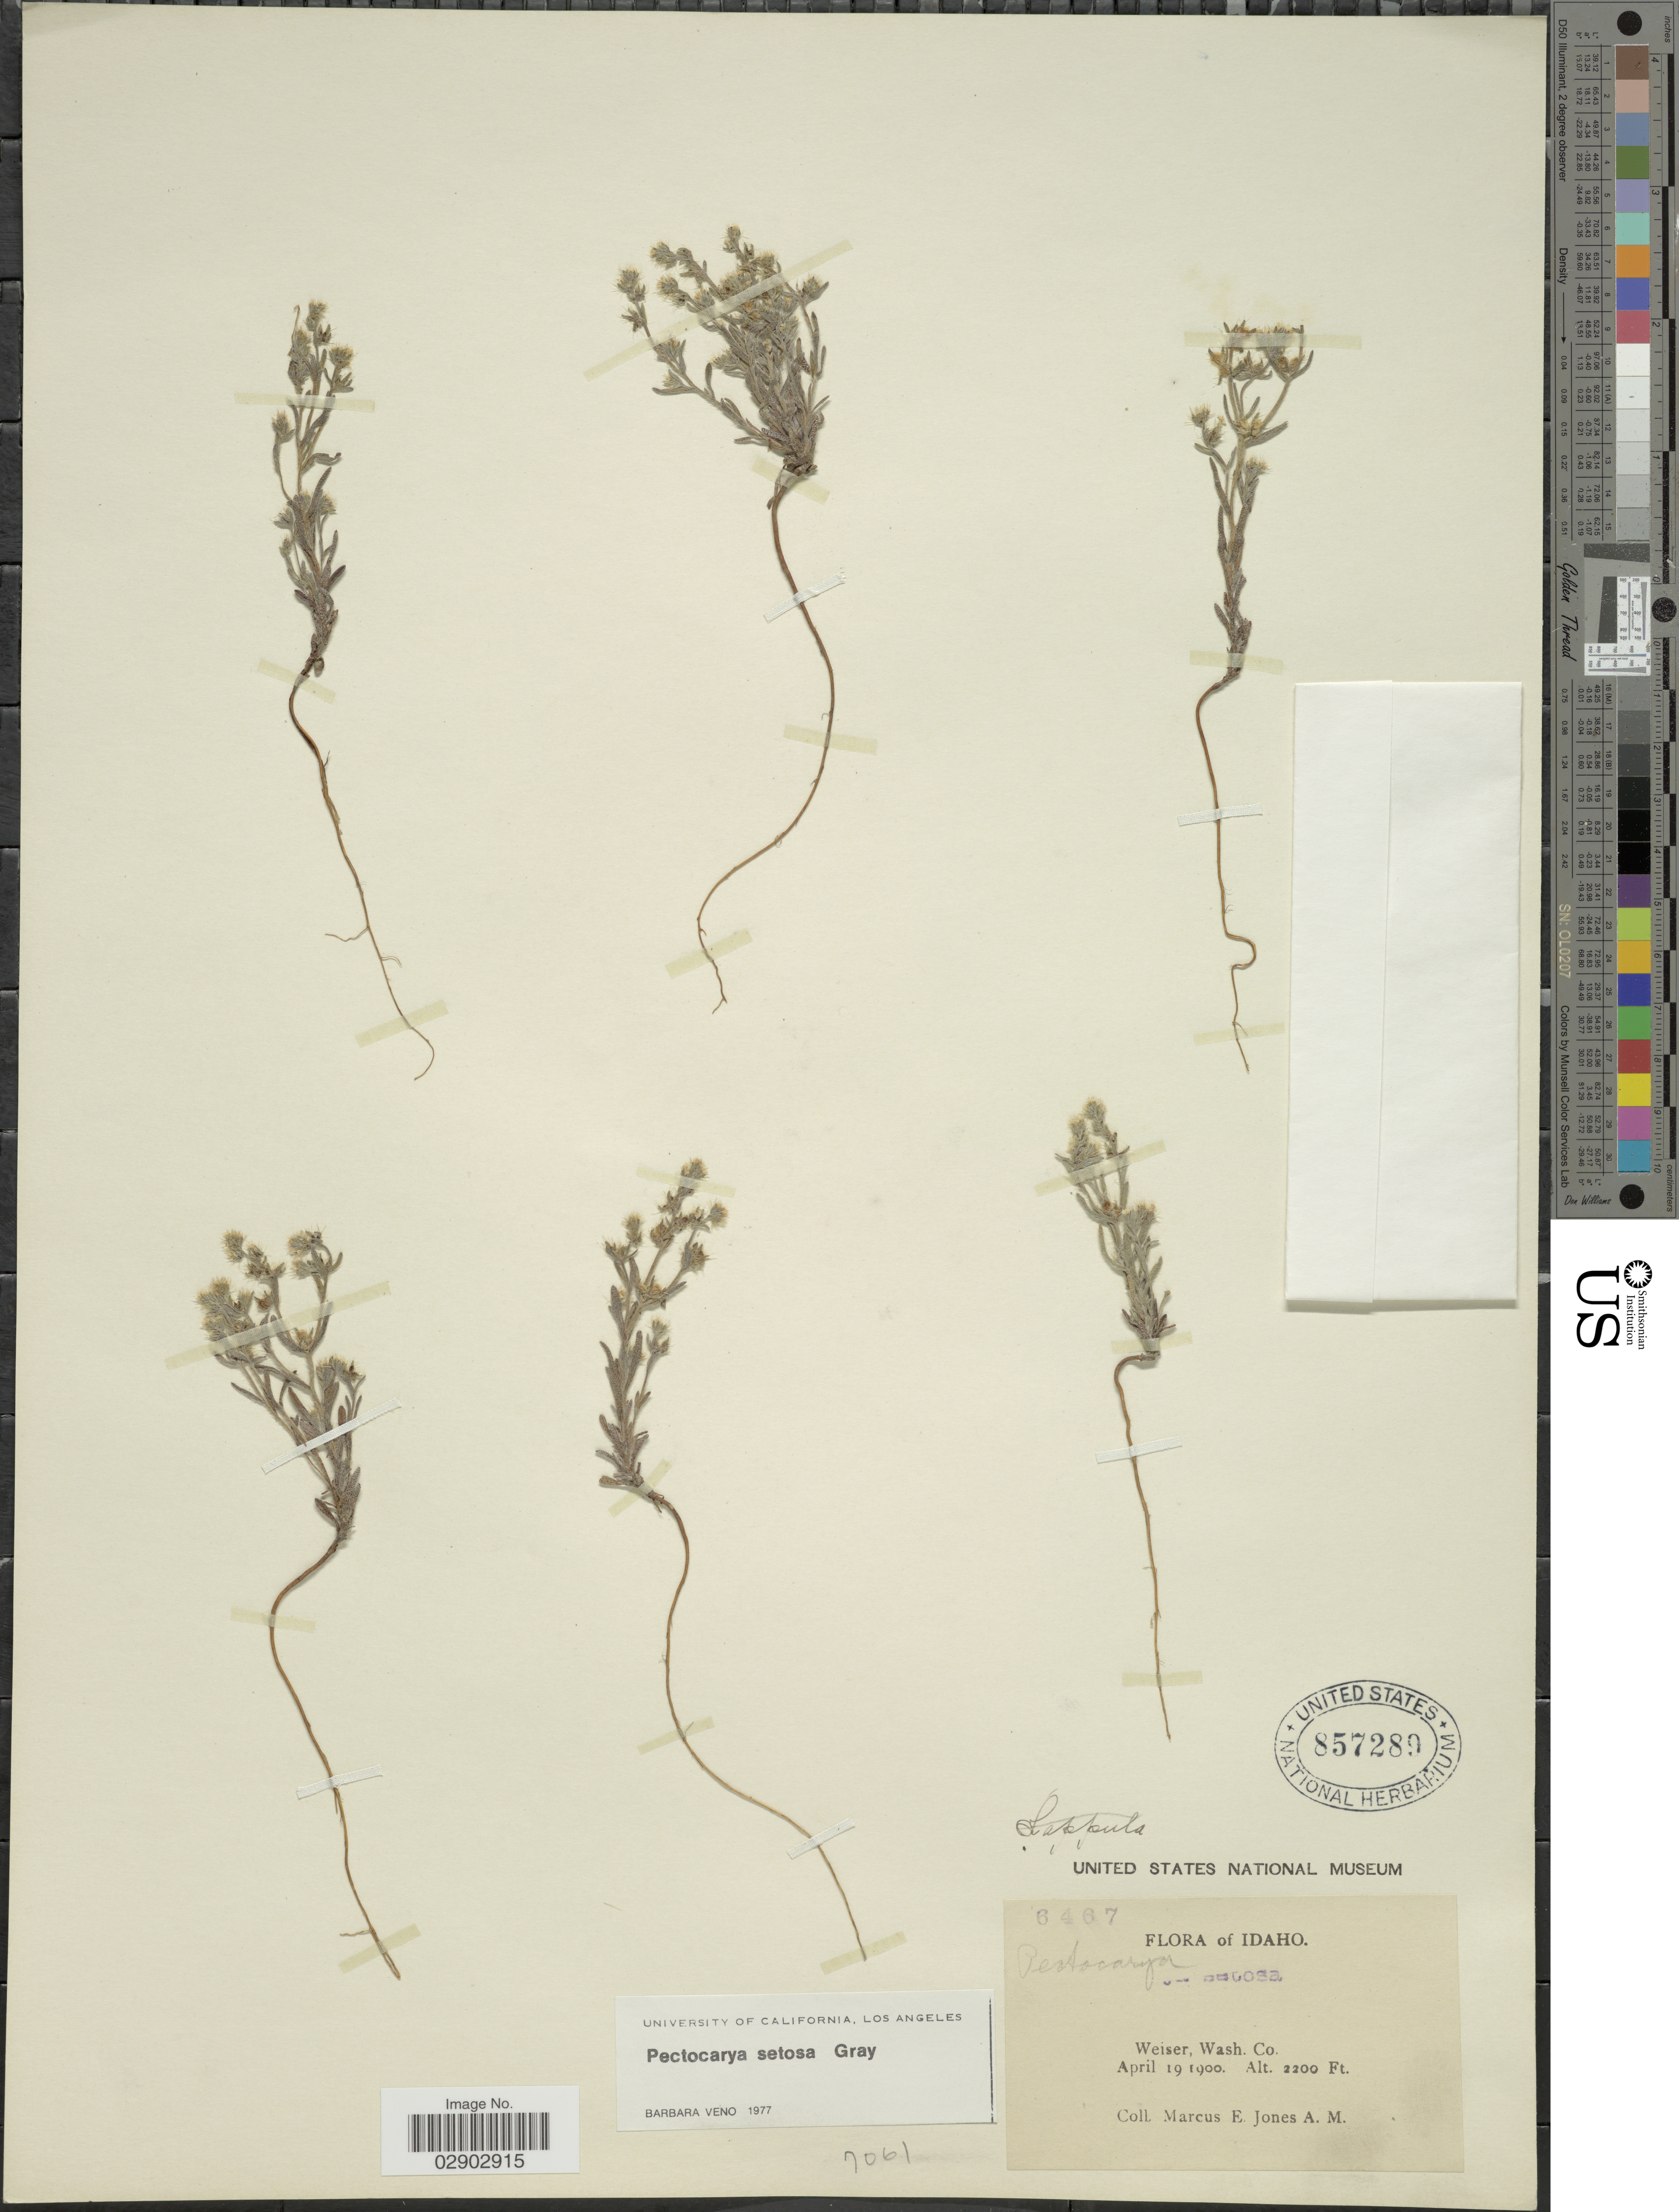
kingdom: Plantae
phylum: Tracheophyta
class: Magnoliopsida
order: Boraginales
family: Boraginaceae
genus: Pectocarya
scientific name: Pectocarya setosa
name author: A. Gray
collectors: M. E. Jones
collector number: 6467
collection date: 1900-04-19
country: United States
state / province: Idaho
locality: Weiser, Wash. Co.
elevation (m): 671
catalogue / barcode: US 857289